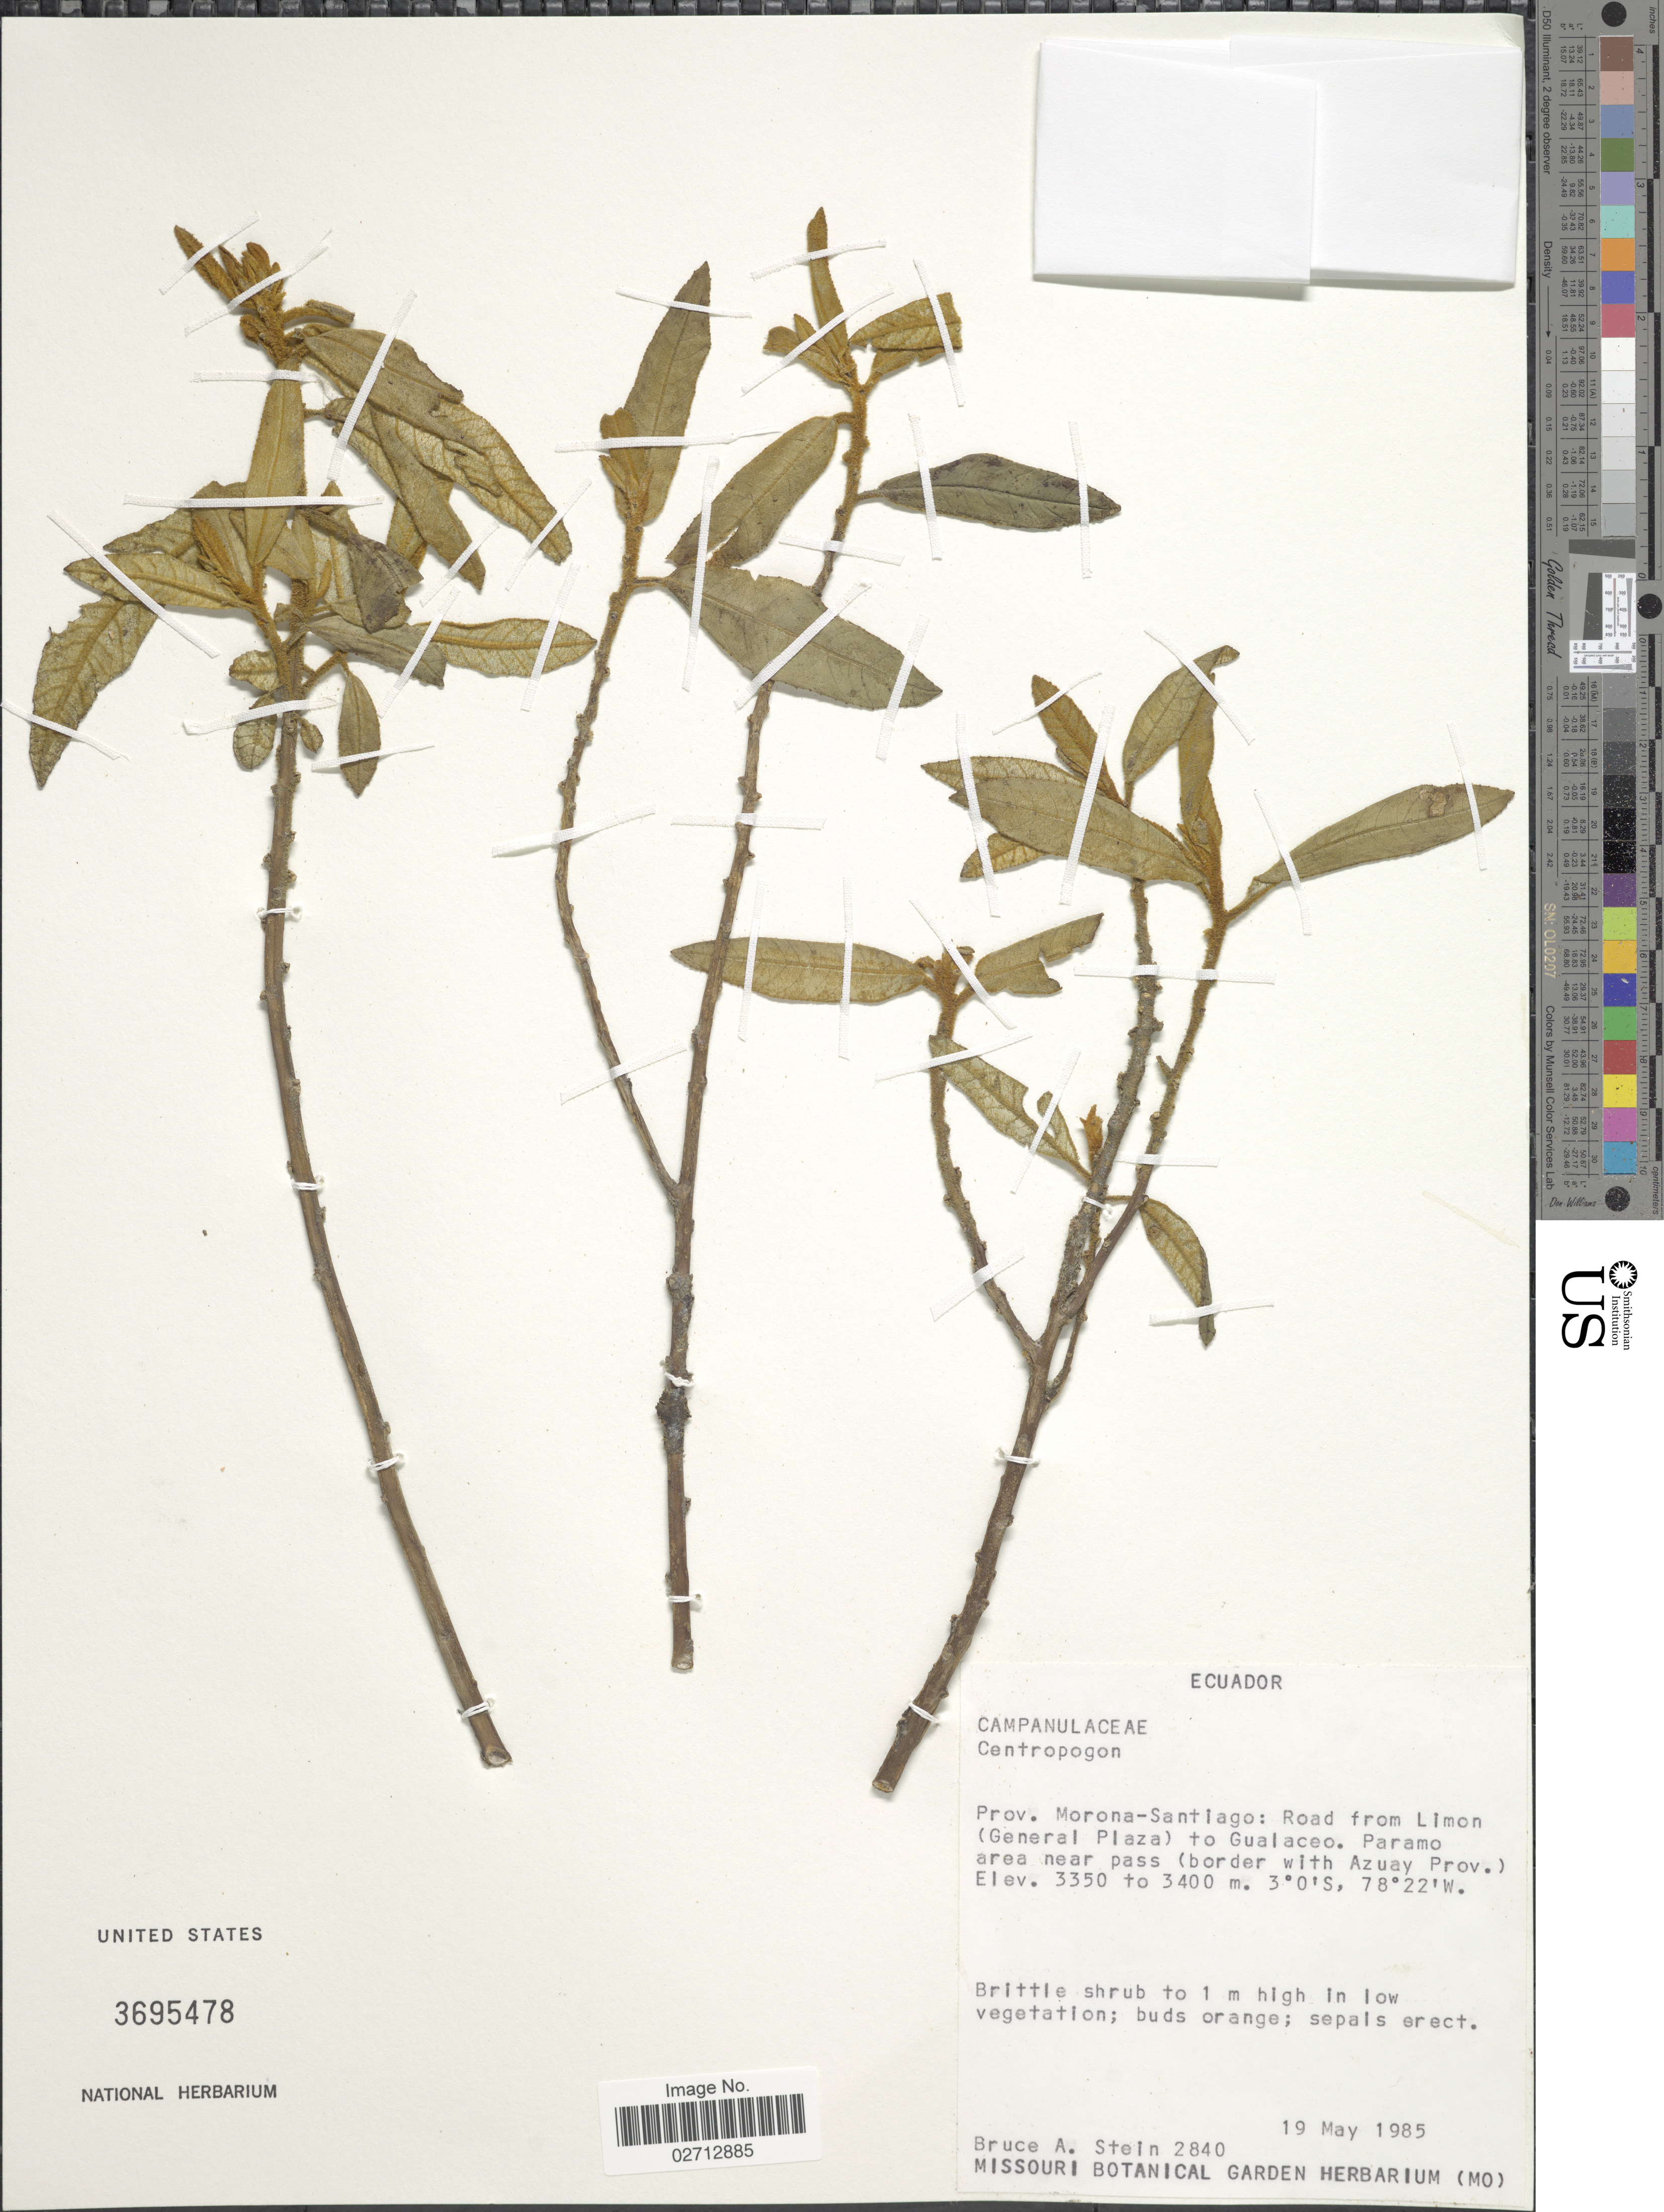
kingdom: Plantae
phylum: Tracheophyta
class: Magnoliopsida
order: Asterales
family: Campanulaceae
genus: Centropogon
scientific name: Centropogon sp.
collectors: B. A. Stein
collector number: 2840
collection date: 1985-05-19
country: Ecuador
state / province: Morona-Santiago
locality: Road from Limon (General Plaza) to Gualaceo. Paramo area near pass (border with Azuay Prov.)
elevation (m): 3350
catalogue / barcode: US 3695478